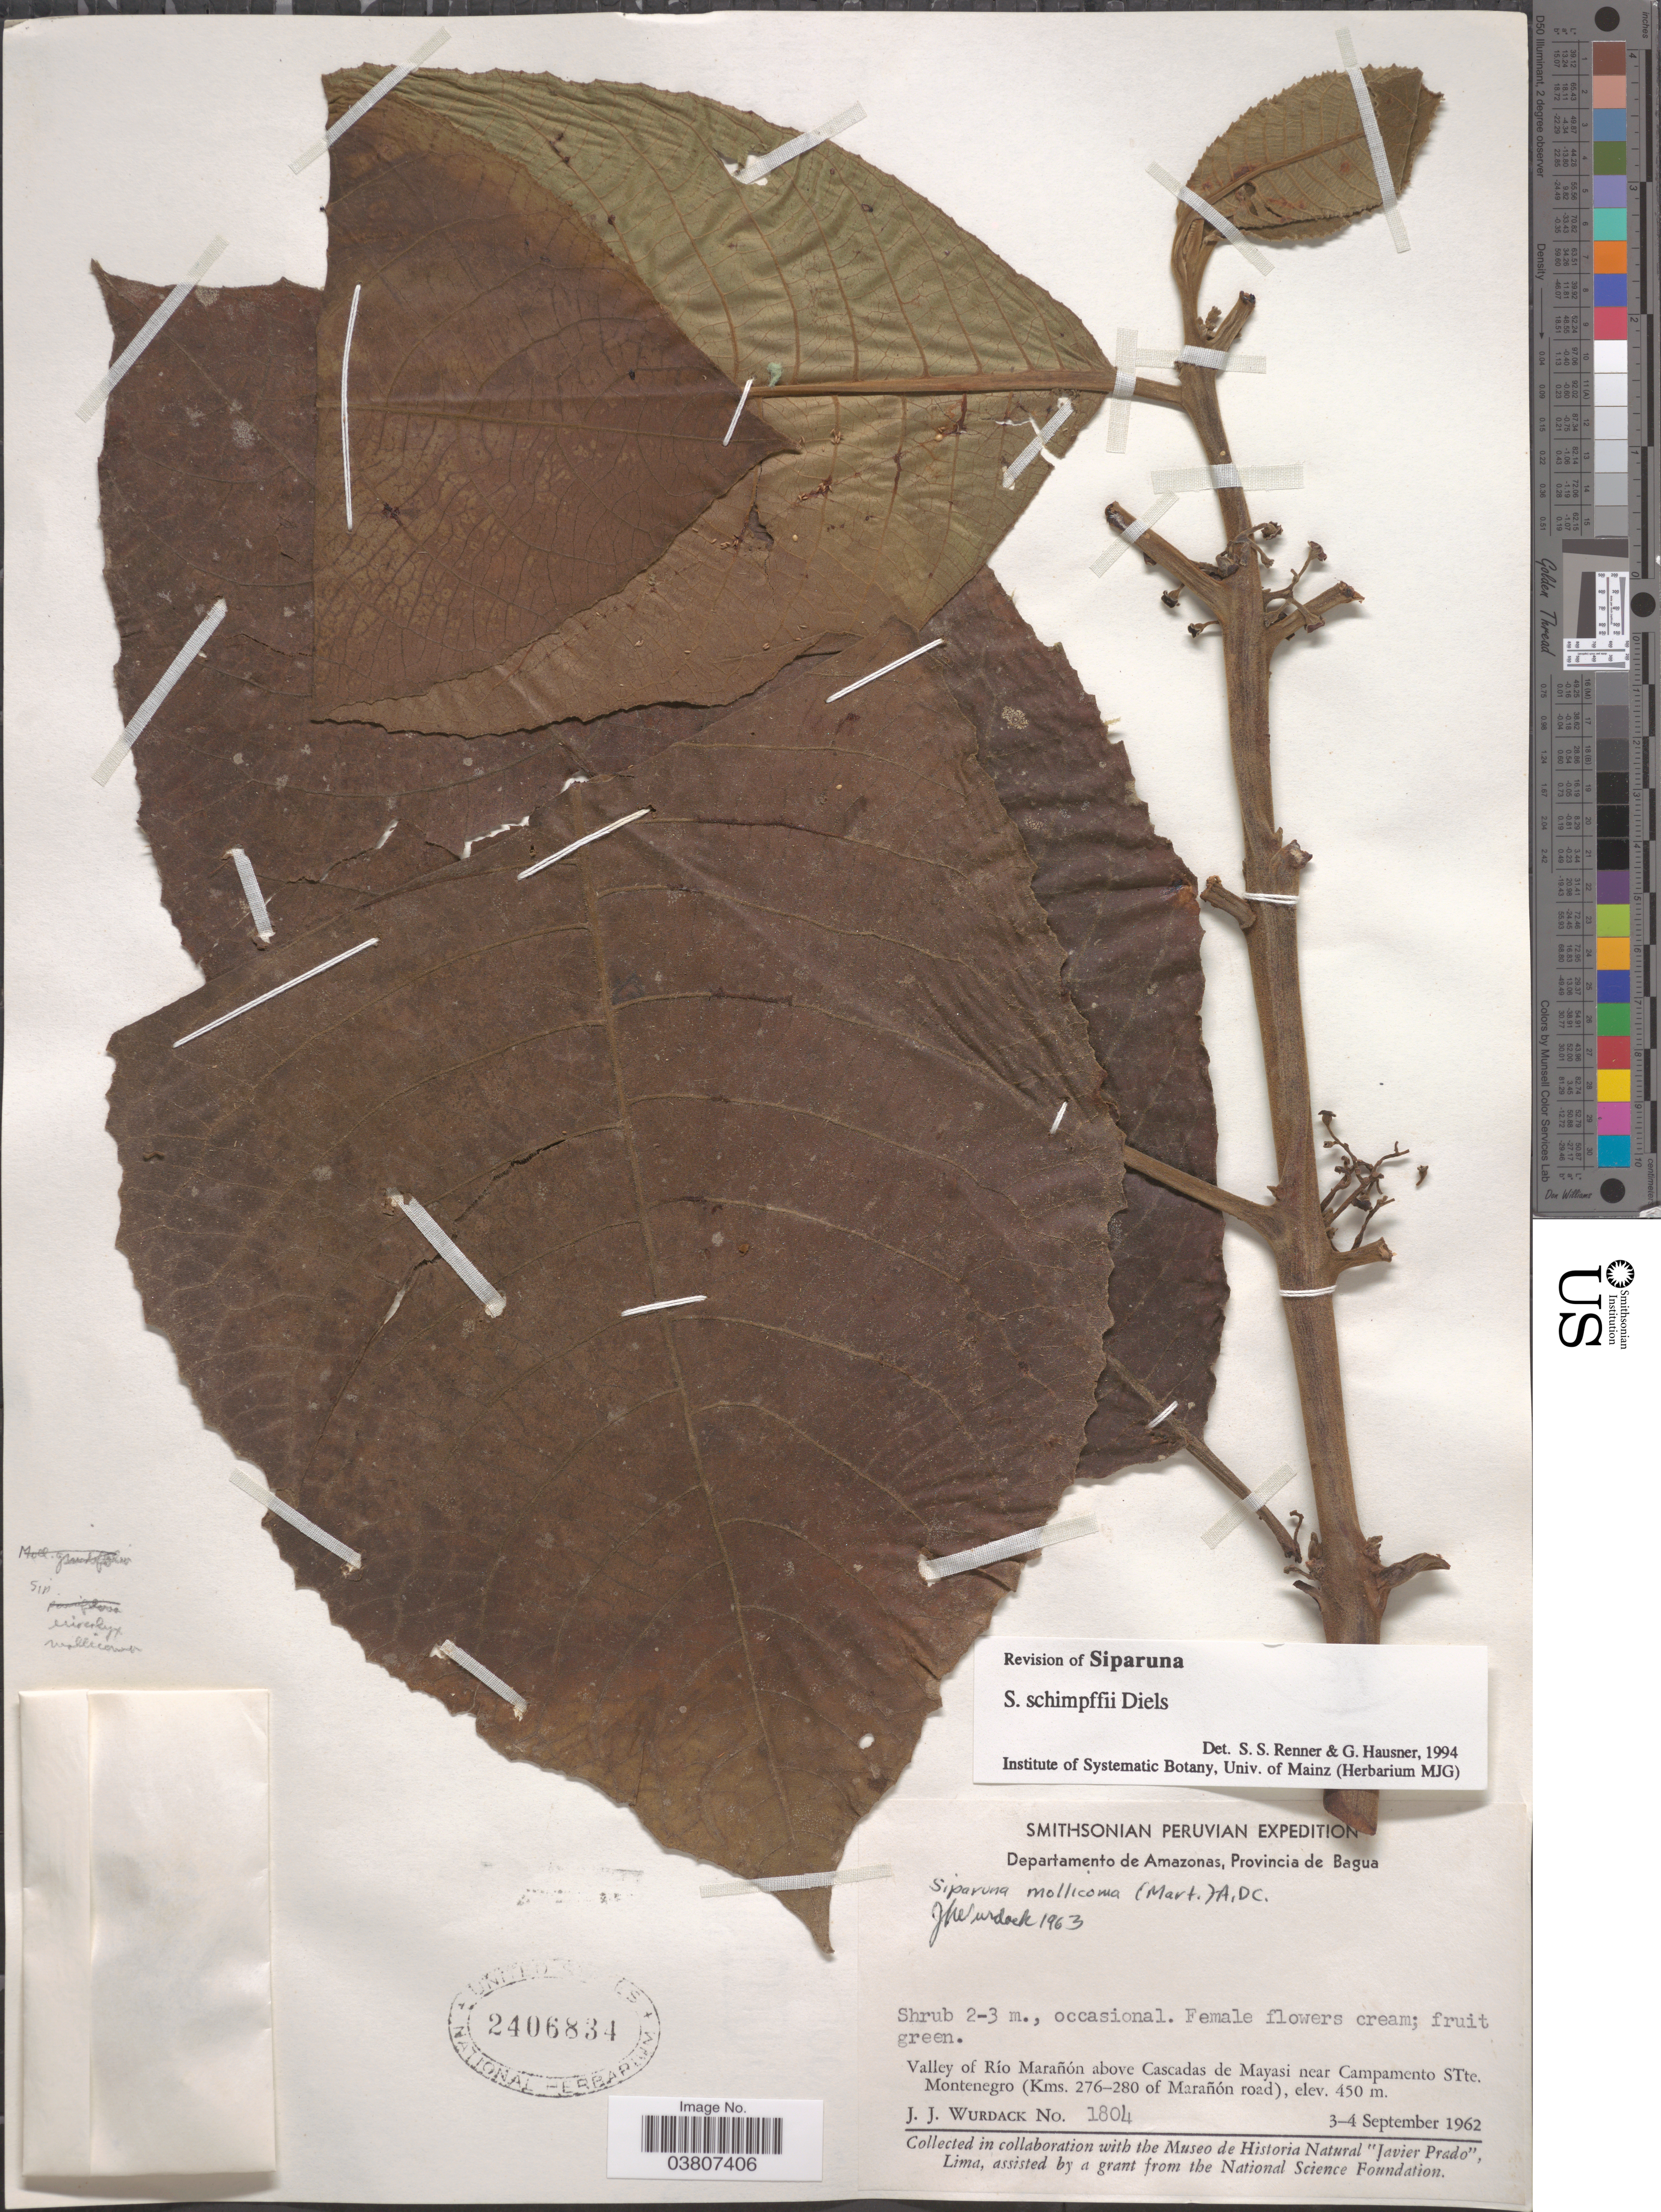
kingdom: Plantae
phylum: Tracheophyta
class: Magnoliopsida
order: Laurales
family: Siparunaceae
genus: Siparuna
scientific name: Siparuna schimpffii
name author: Diels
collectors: J. J. Wurdack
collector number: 1804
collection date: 1962-09-03/1962-09-04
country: Peru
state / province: Amazonas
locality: Departamento de Amazonas, Provincia de Bagua. Valley of Río Marañón above Cascadas de Mayasi near Campamento STte. Montenegro (Kms. 276-280 of Marañón road).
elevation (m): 450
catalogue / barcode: US 2406834